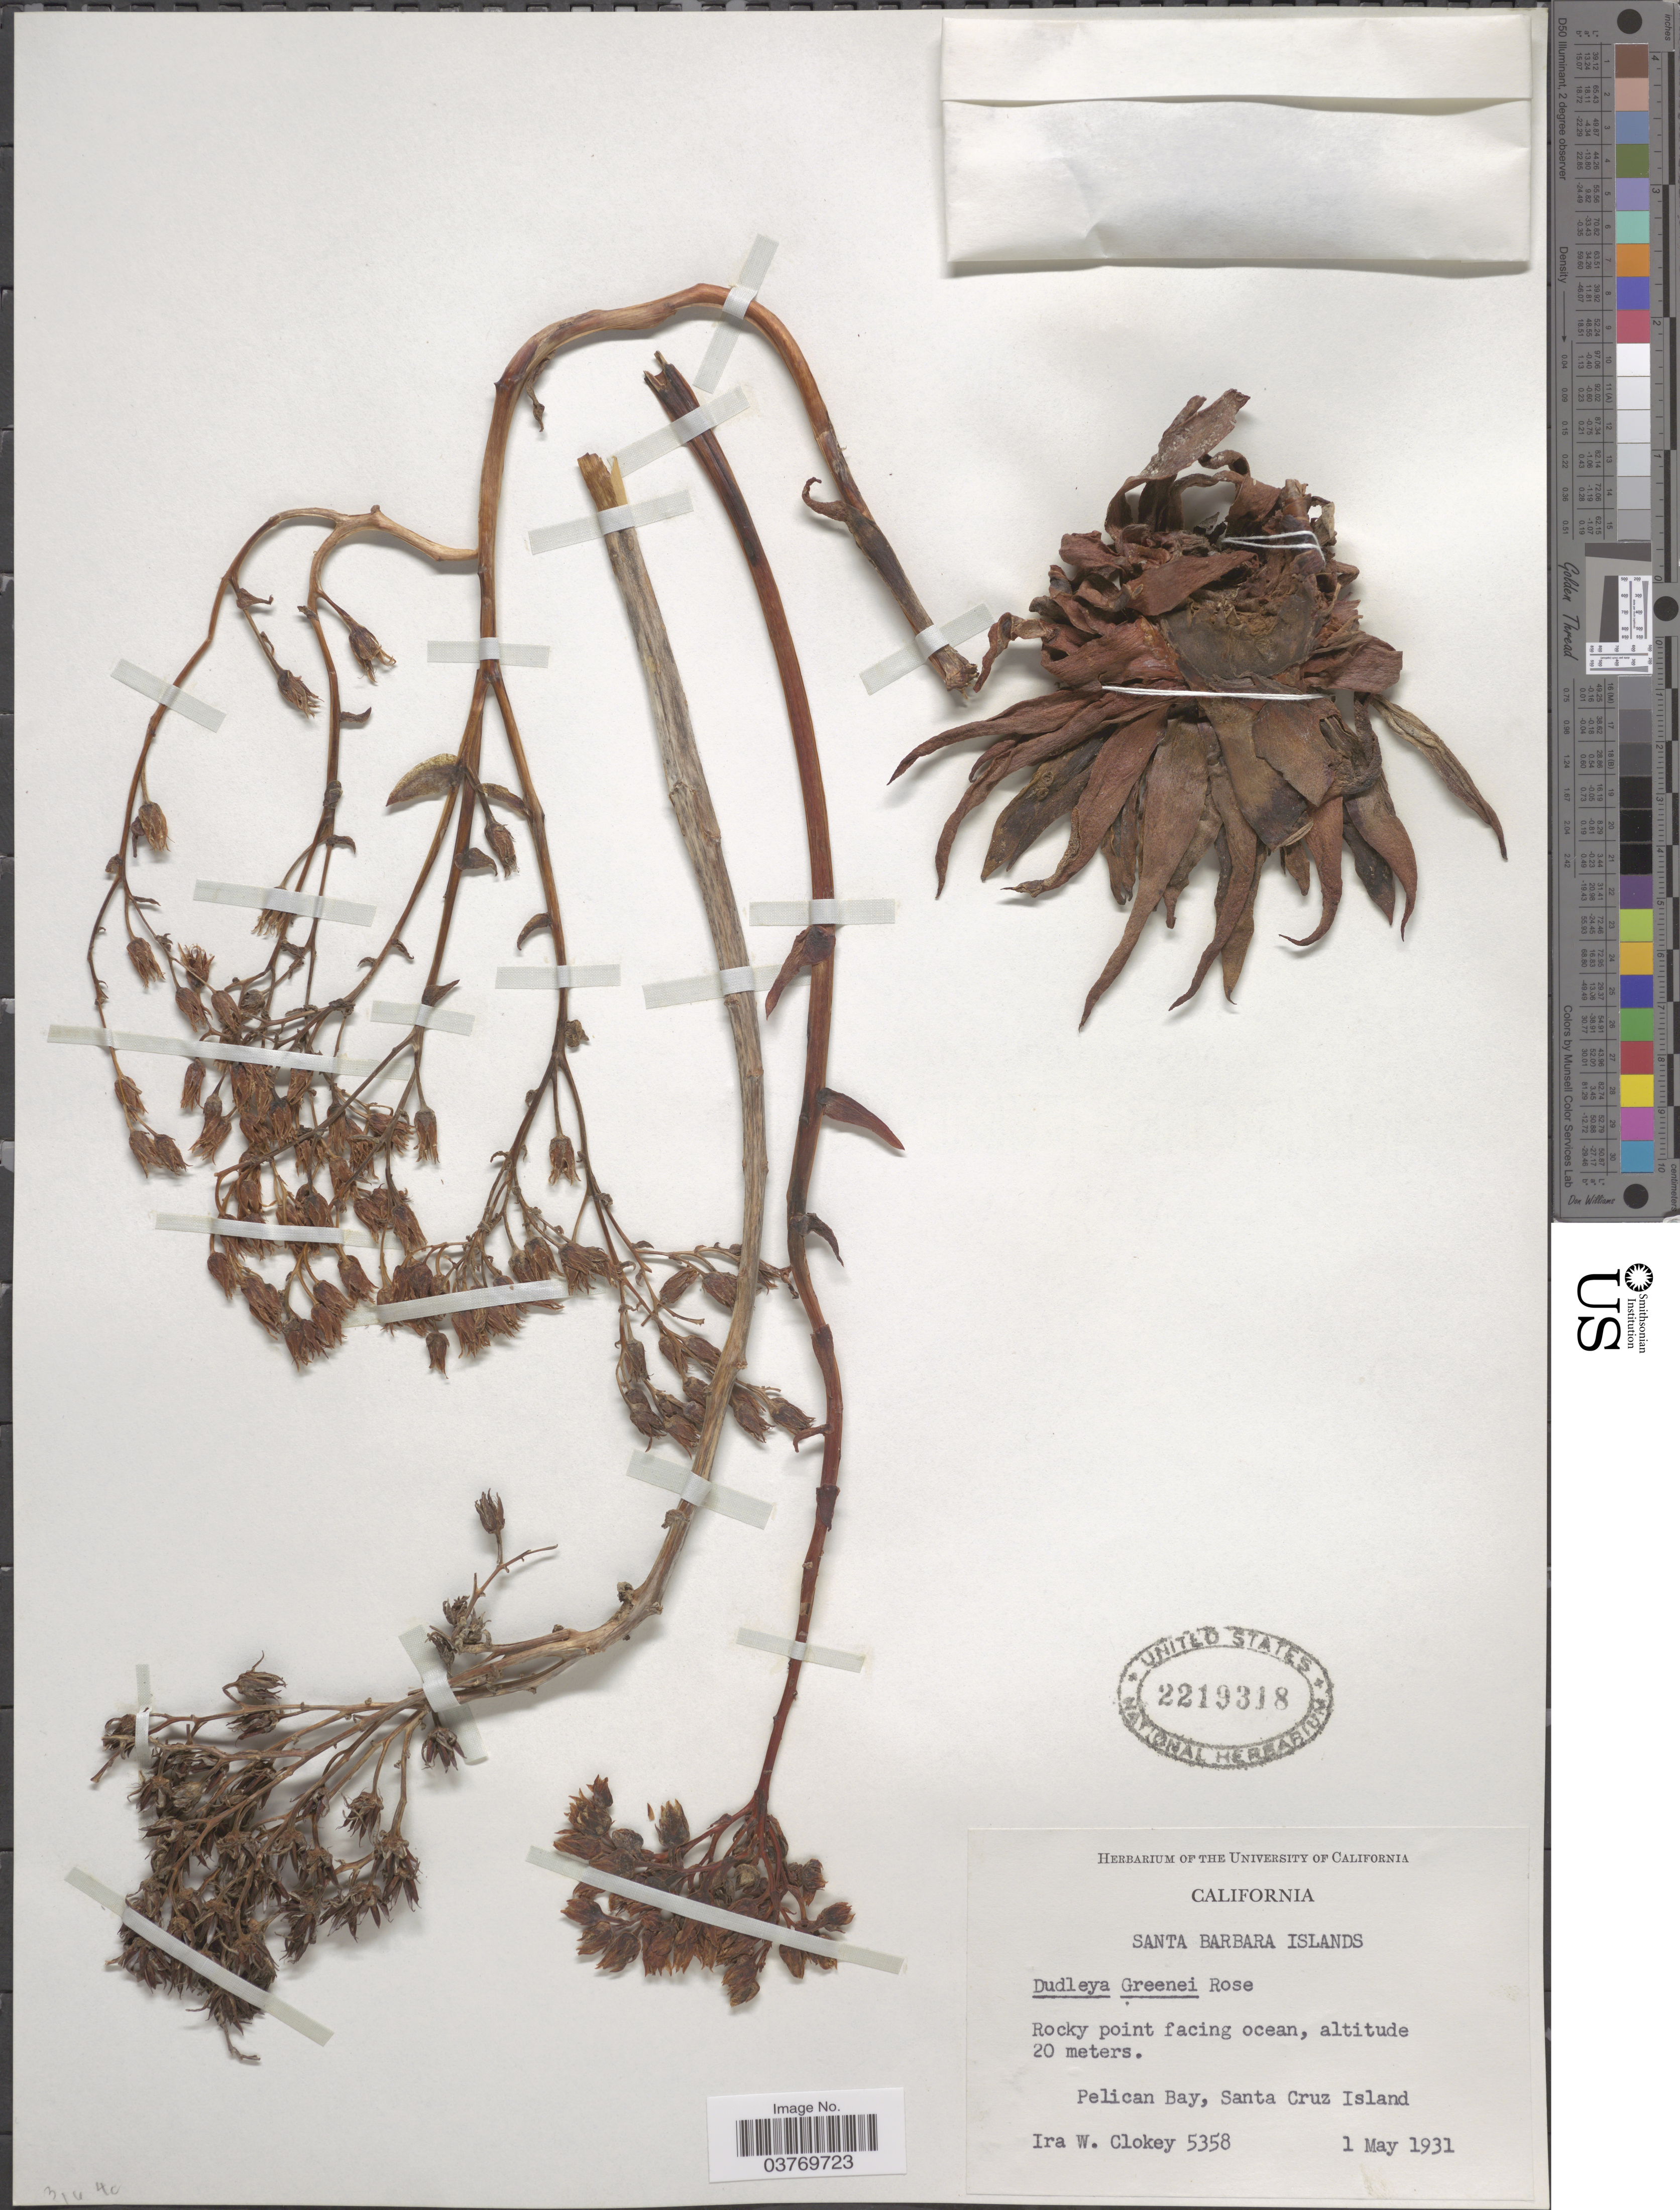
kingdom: Plantae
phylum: Tracheophyta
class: Magnoliopsida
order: Saxifragales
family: Crassulaceae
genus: Dudleya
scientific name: Dudleya greenei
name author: Rose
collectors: I. W. Clokey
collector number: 5358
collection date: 1931-05-01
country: United States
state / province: California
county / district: Santa Barbara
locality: Santa Barbara Islands. Pelican Bay, Santa Cruz Island.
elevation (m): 20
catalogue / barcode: US 2219318